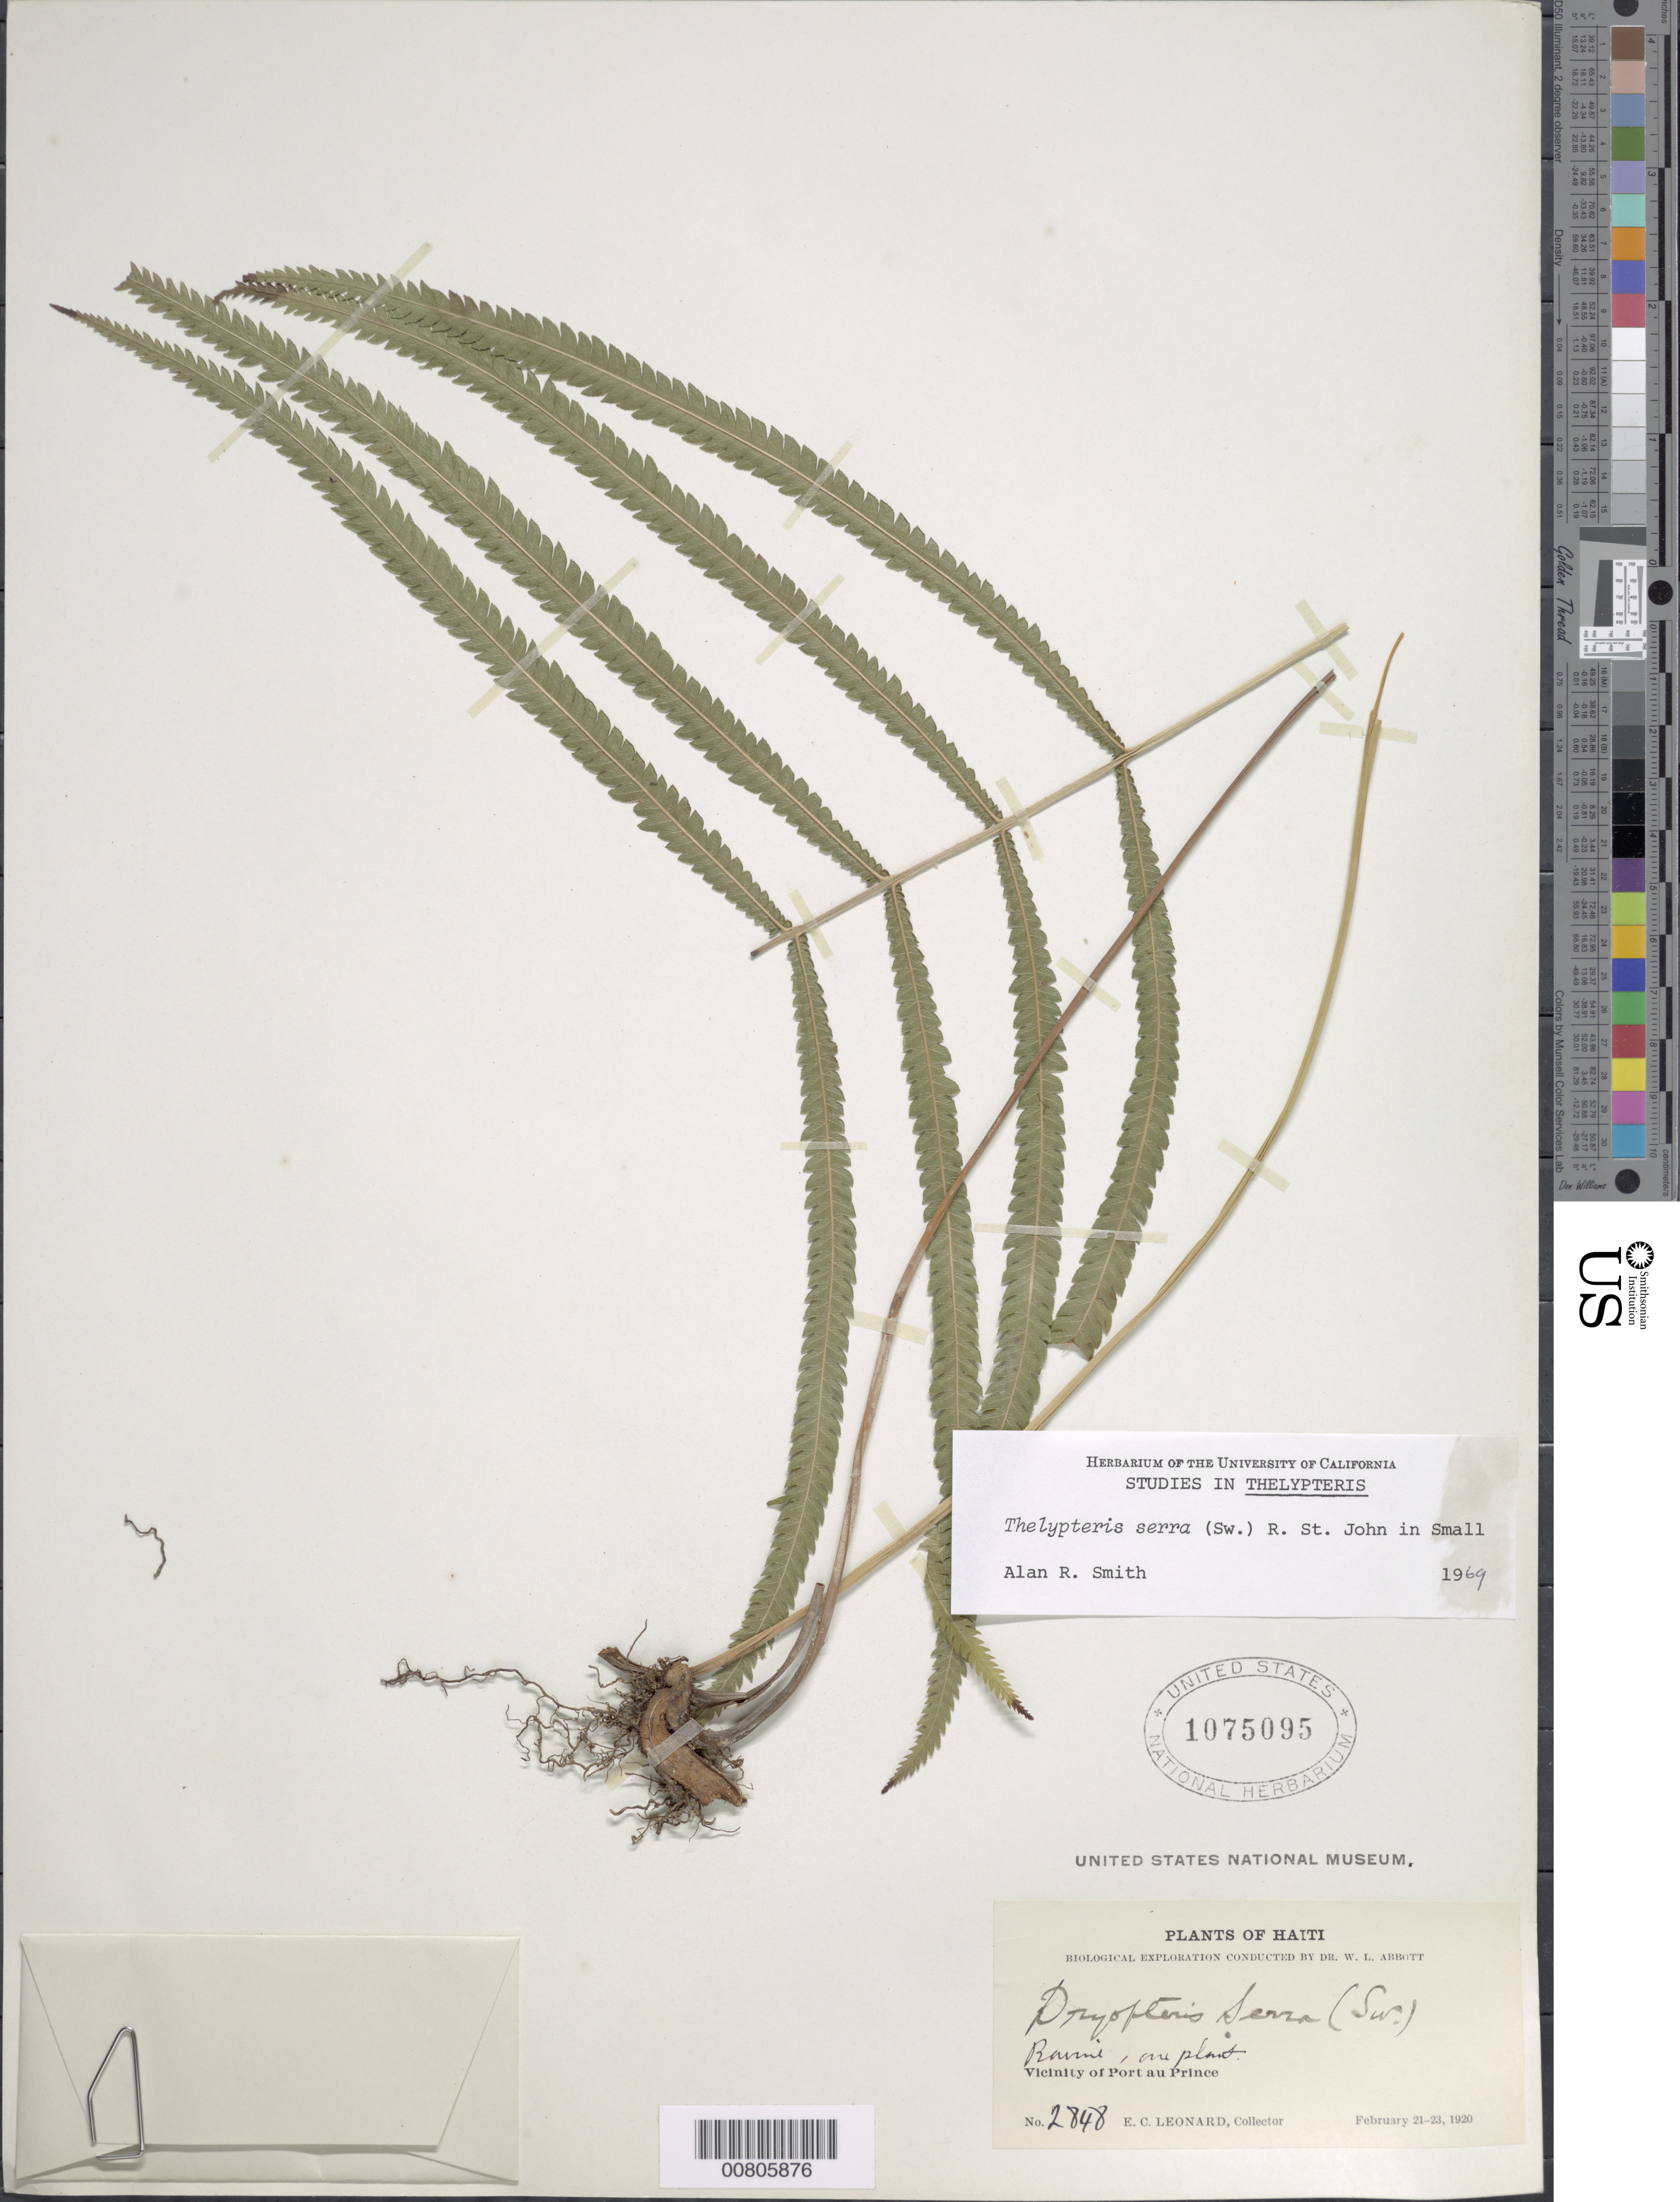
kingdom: Plantae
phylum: Tracheophyta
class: Polypodiopsida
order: Polypodiales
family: Thelypteridaceae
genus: Christella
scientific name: Christella serra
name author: (Sw.) Holttum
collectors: E. C. Leonard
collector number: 2848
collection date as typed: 21 Feb 1920 to 23 Feb 1920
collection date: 1920-02-21/1920-02-23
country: Haiti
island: Hispaniola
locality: Port au Prince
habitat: Ravine, one plant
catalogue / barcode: US 1075095